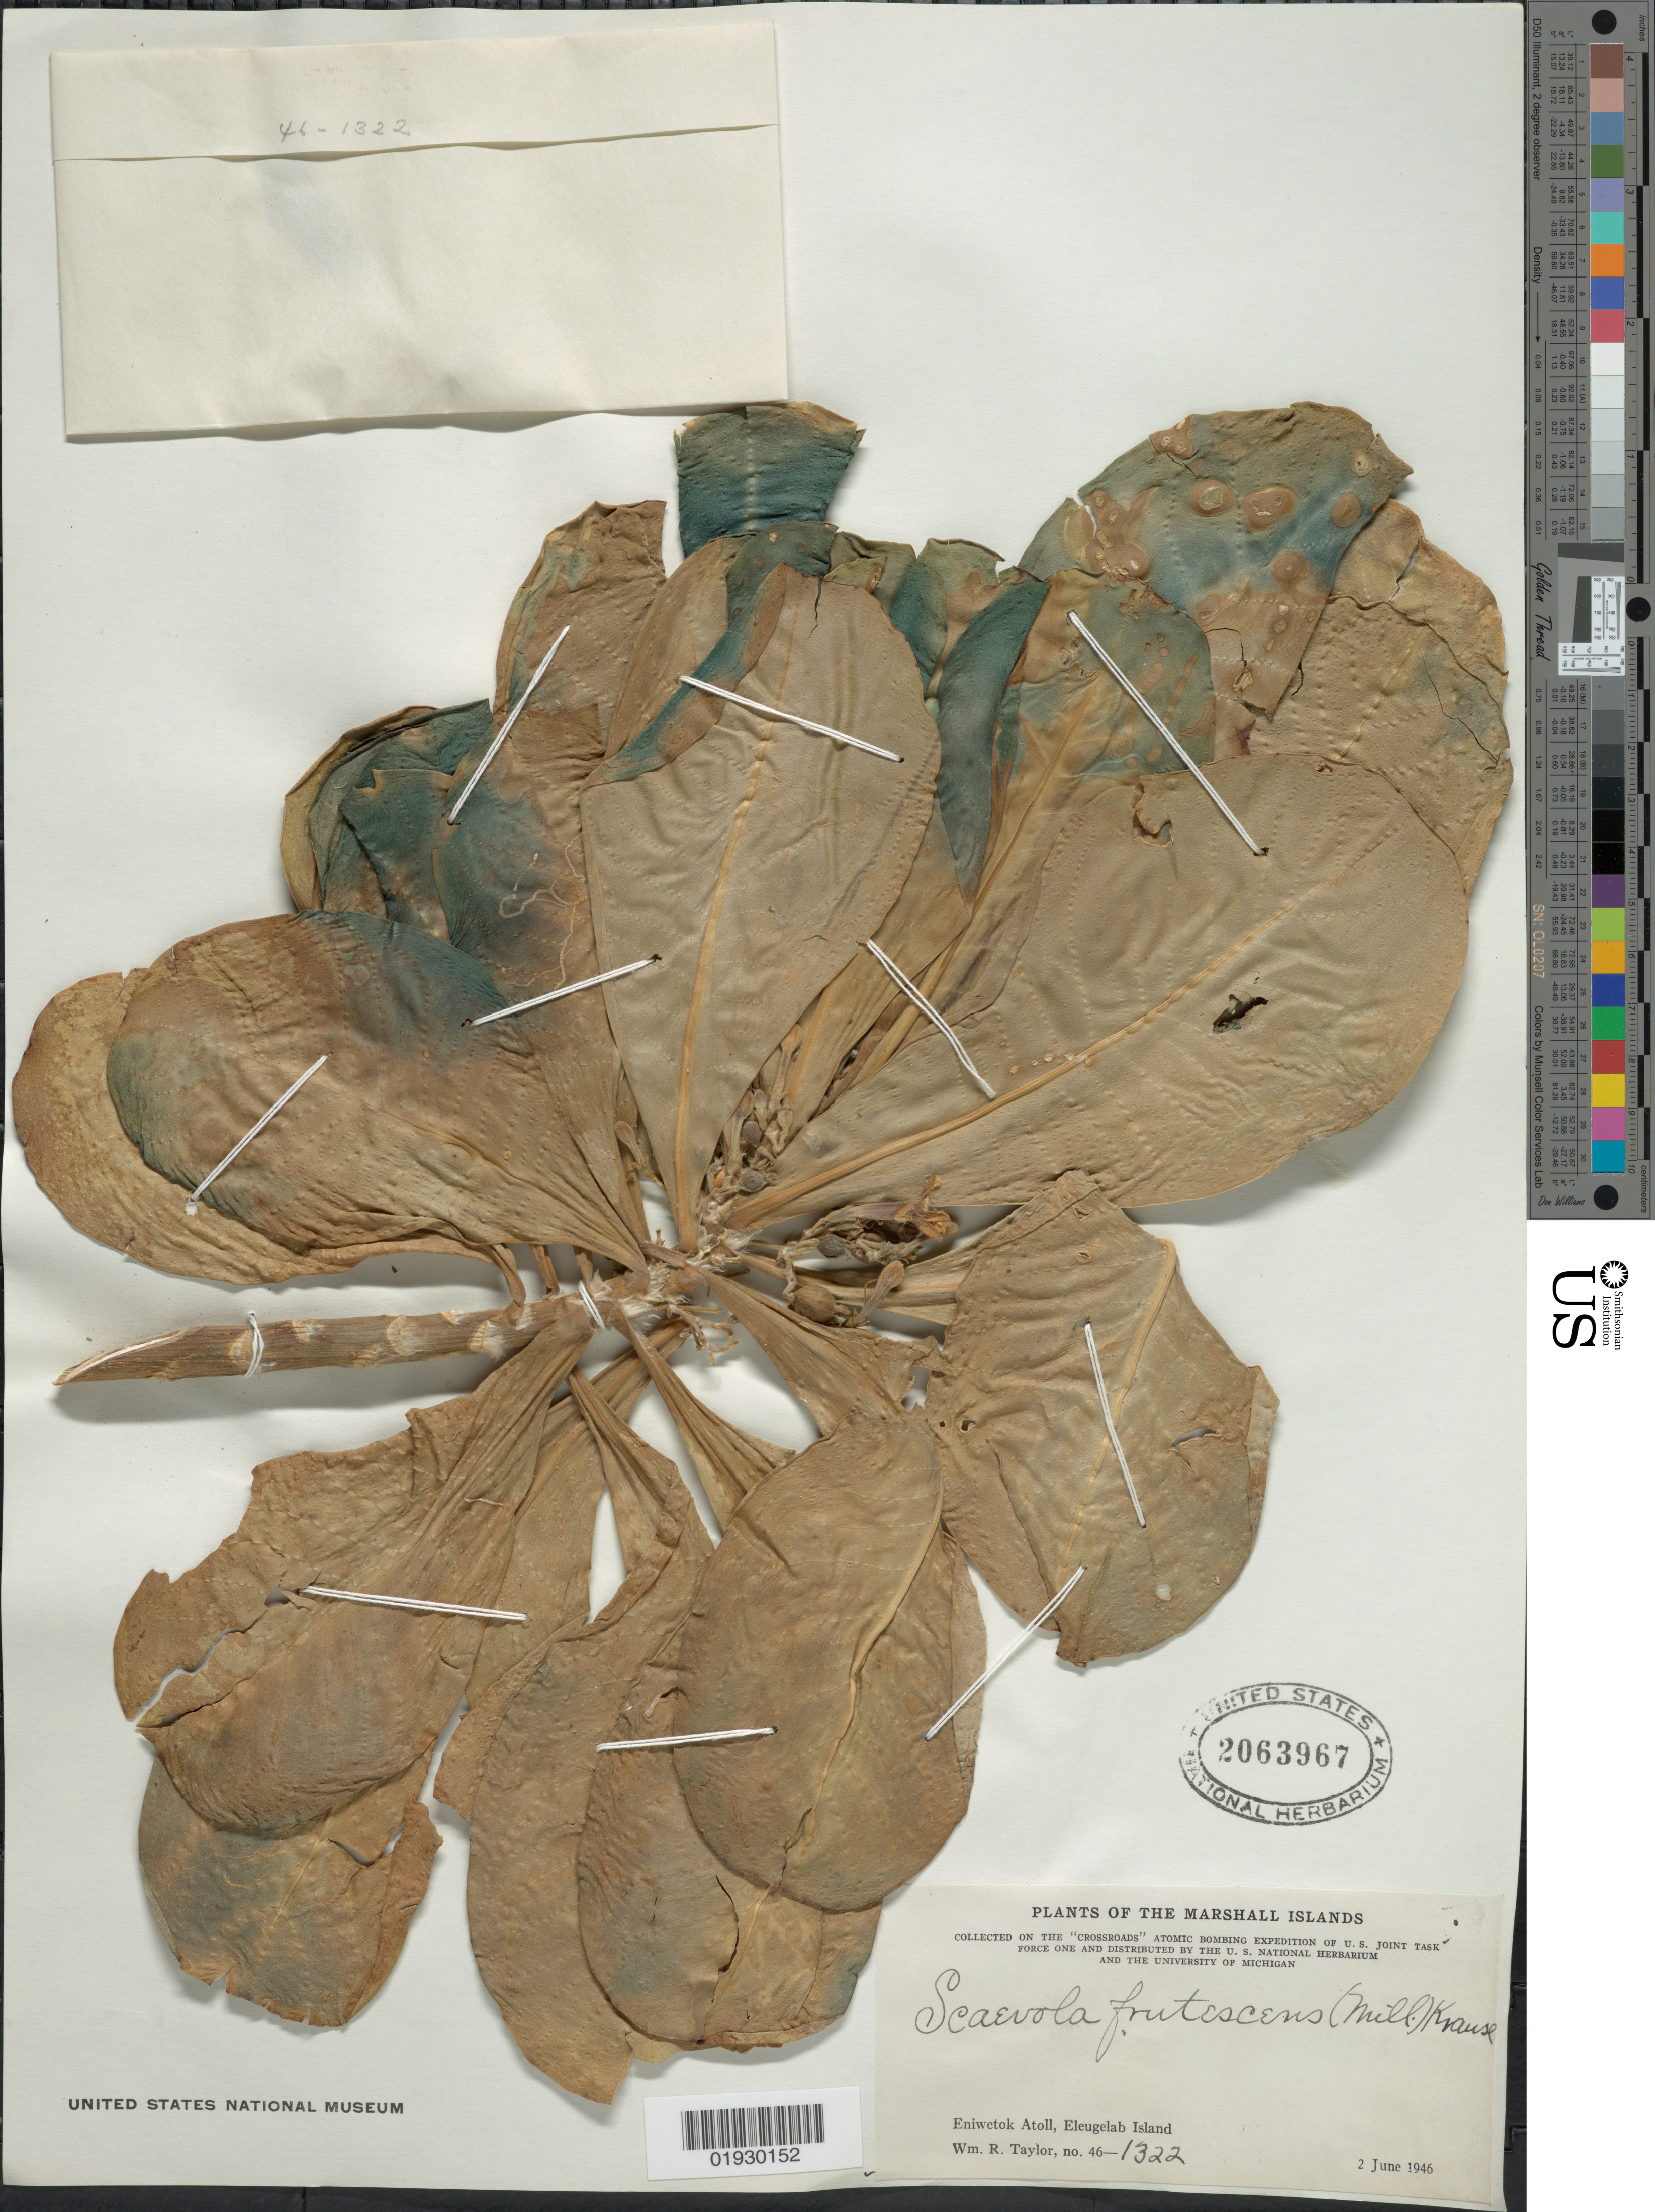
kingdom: Plantae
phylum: Tracheophyta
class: Magnoliopsida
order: Asterales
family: Goodeniaceae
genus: Scaevola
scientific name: Scaevola taccada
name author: (Gaertn.) Roxb.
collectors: W. R. Taylor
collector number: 46-1322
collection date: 1946-06-02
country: Marshall Islands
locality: Eniwetok Atoll, Eleugelab Island.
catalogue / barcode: US 2063967